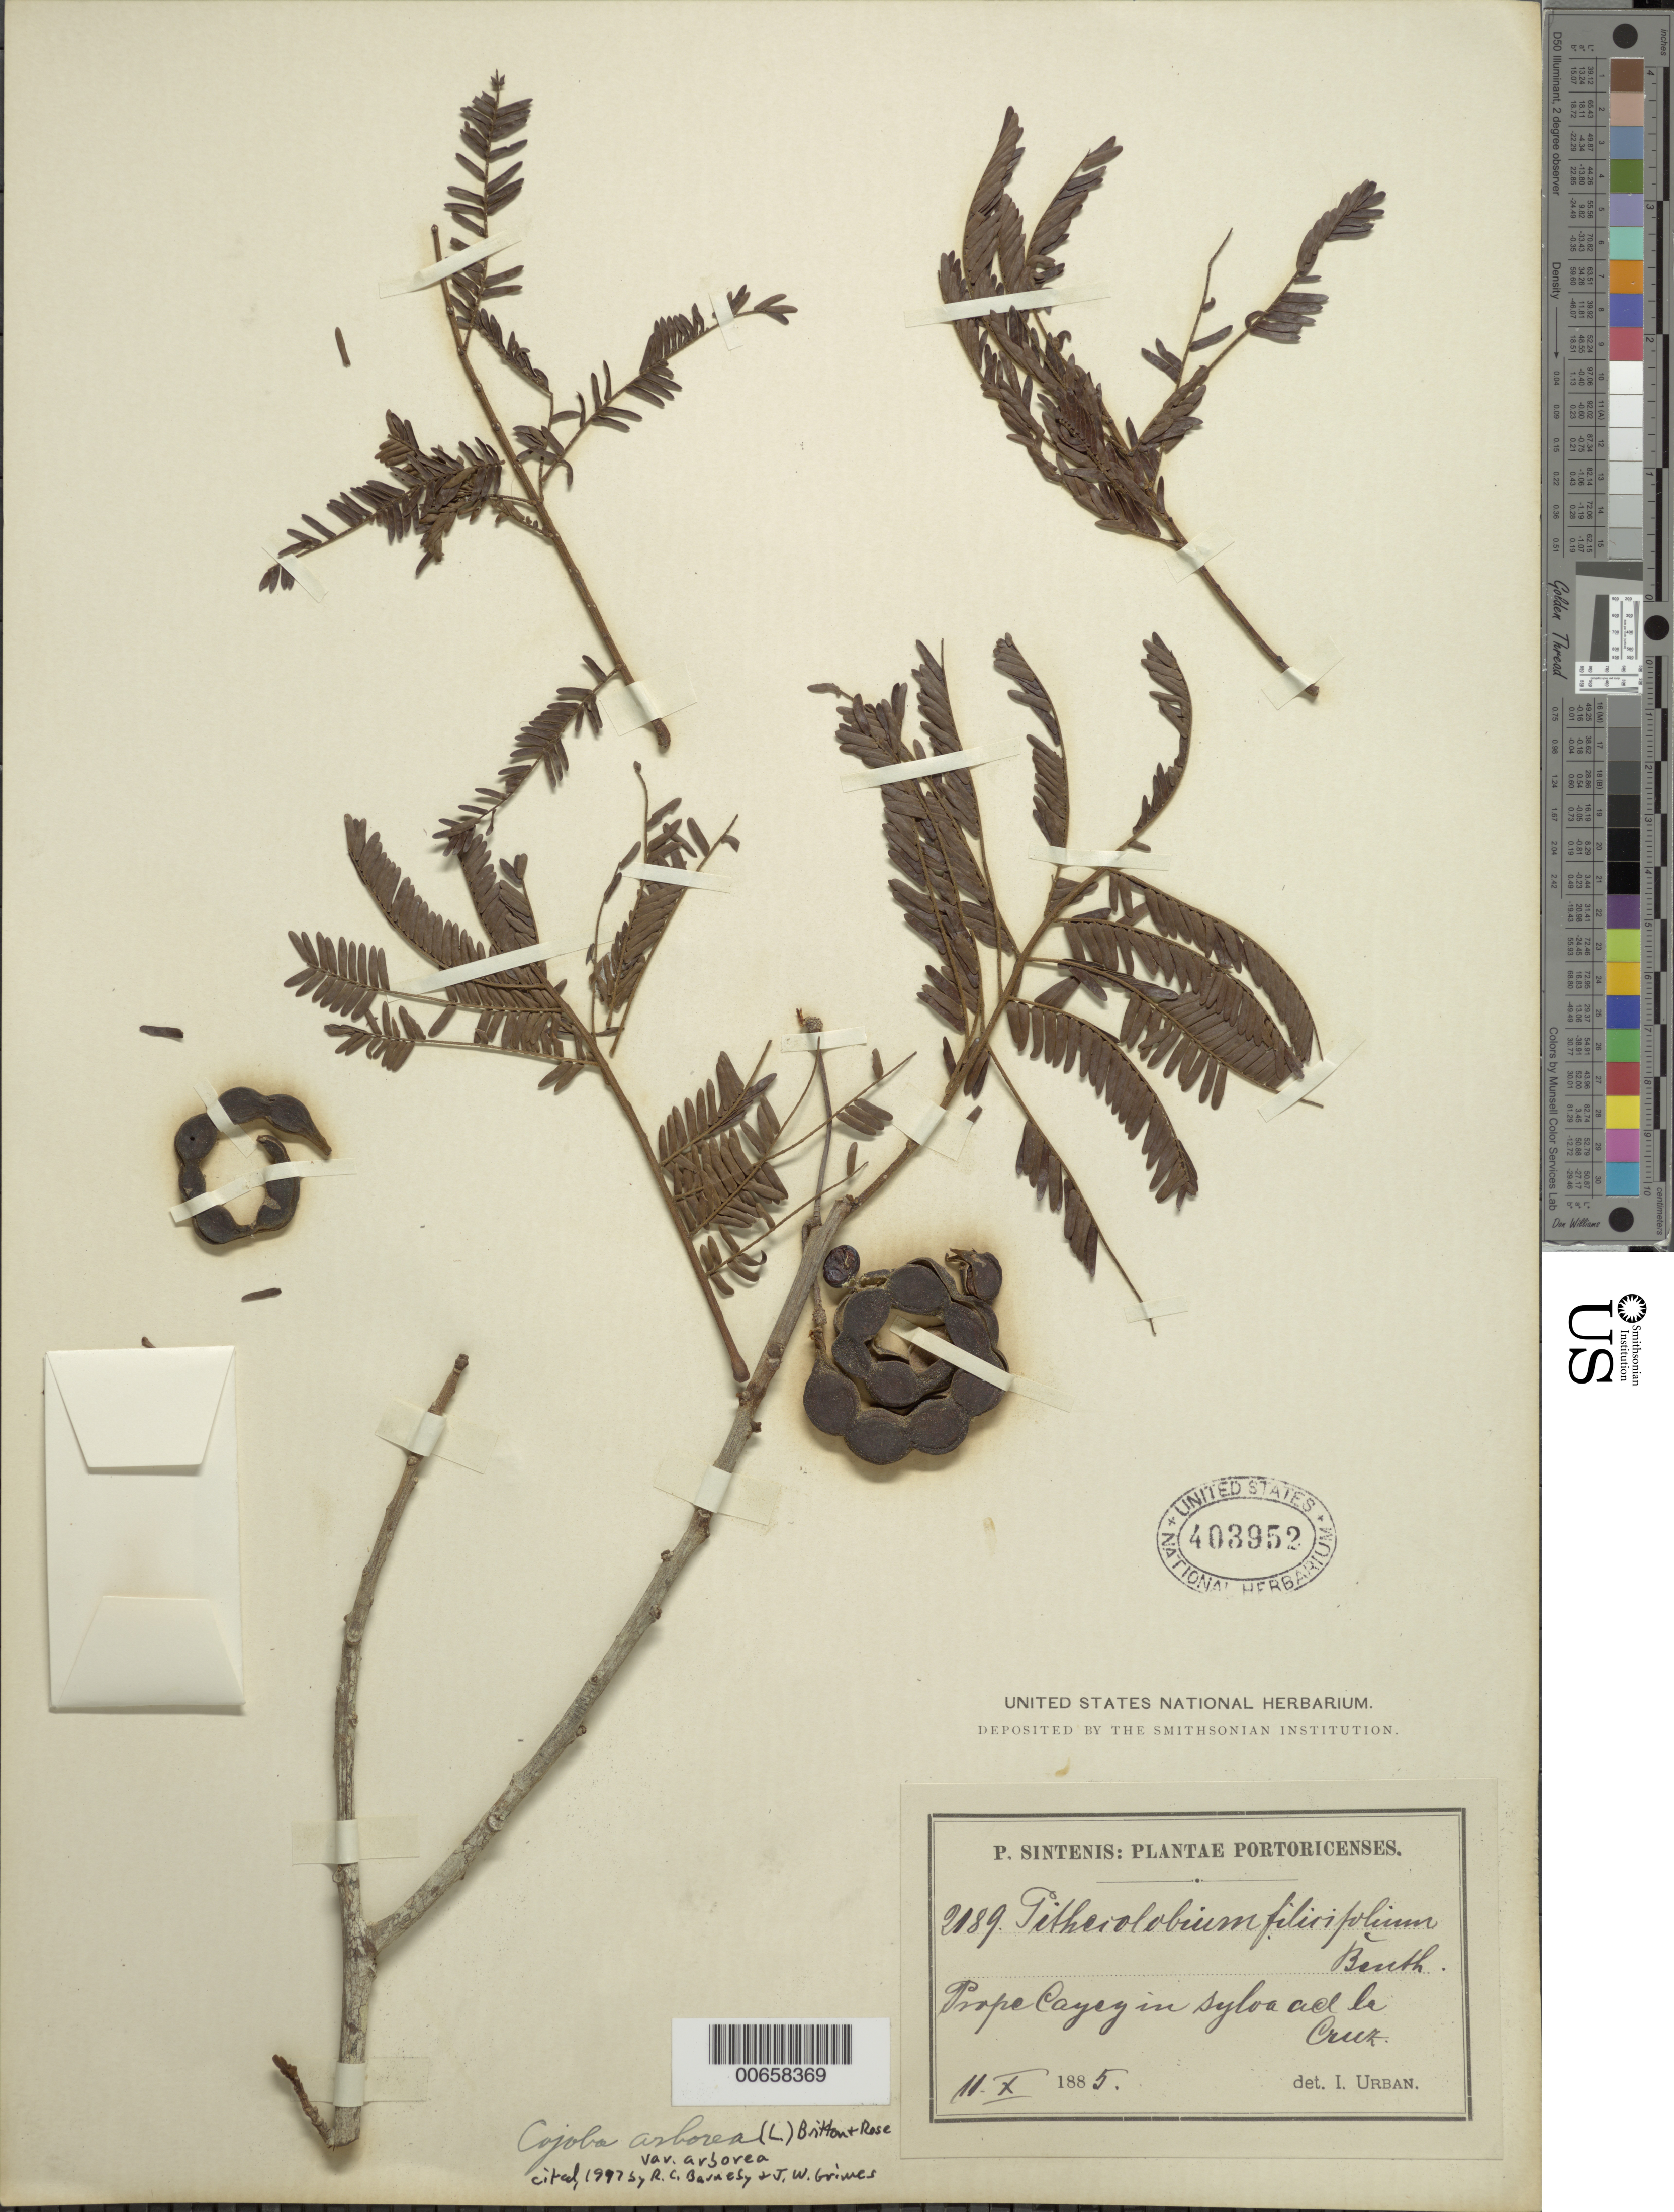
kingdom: Plantae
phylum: Tracheophyta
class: Magnoliopsida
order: Fabales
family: Fabaceae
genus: Cojoba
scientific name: Cojoba arborea var. arborea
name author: (L.) Britton & Rose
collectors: P. Sintenis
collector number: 2189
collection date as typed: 11 Oct 1885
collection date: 1885-10-11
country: Puerto Rico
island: Greater Antilles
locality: Prope Cayey in Sylva ad la Cruz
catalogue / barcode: US 403952